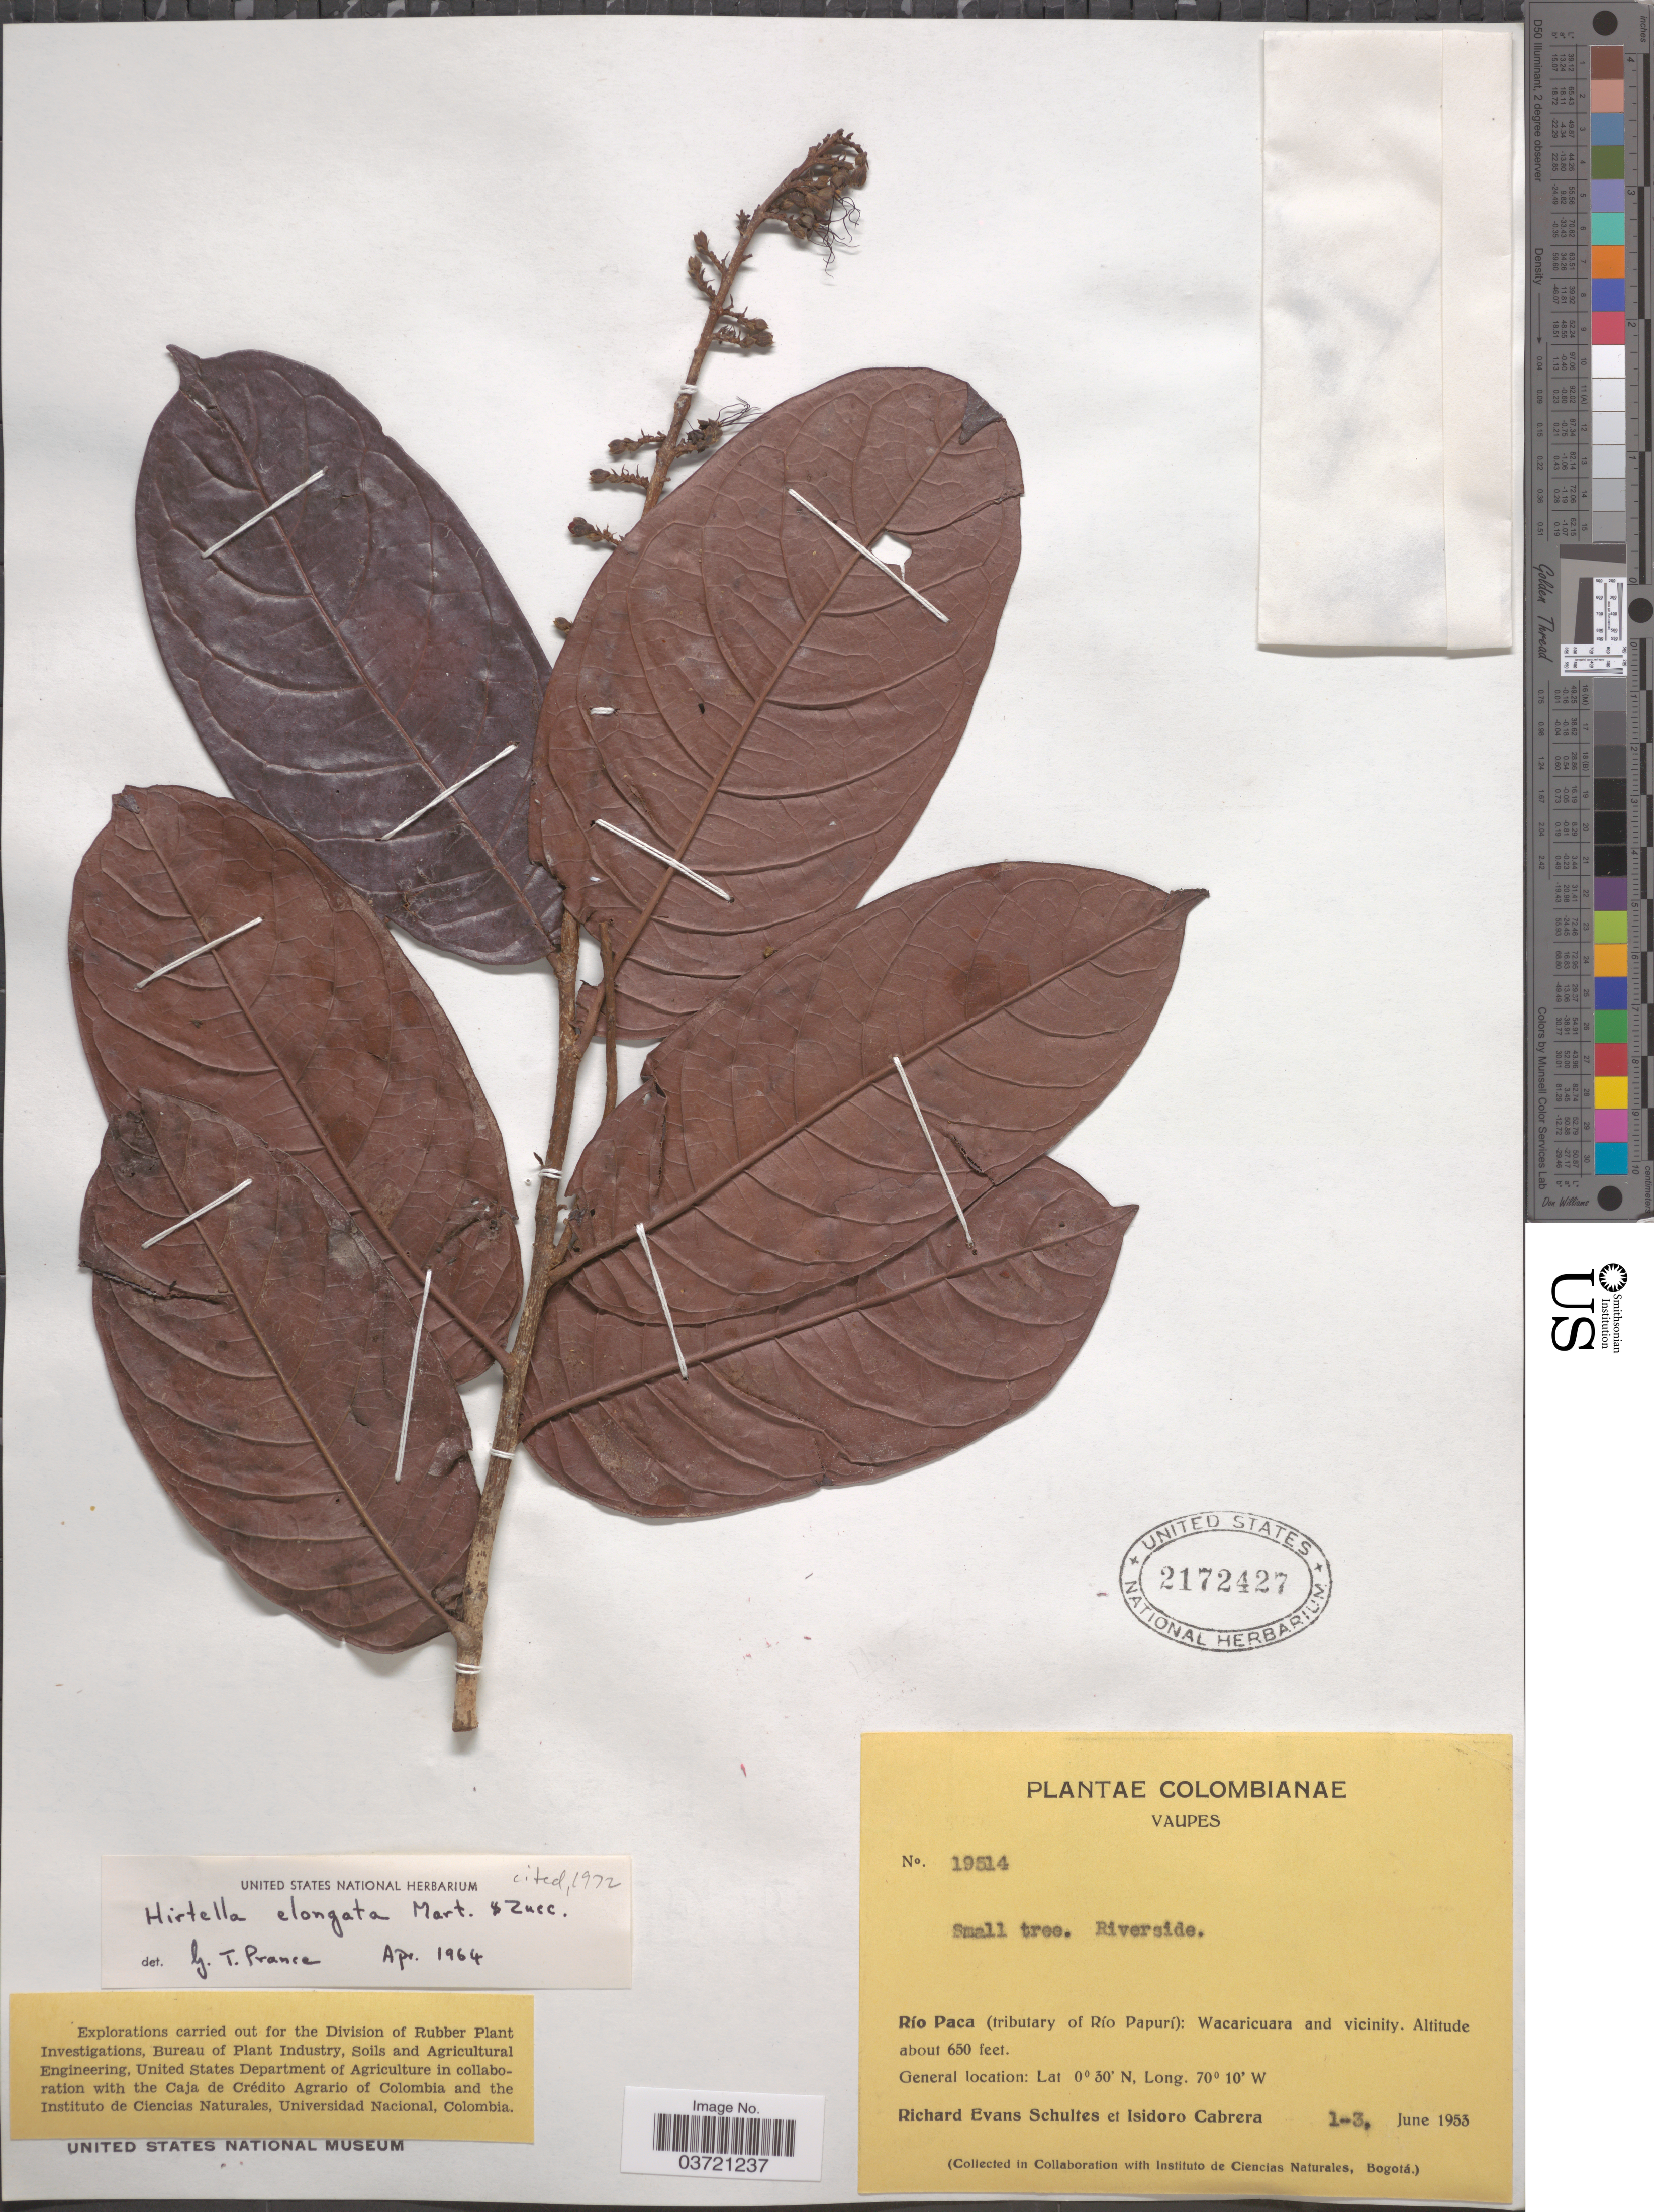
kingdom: Plantae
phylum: Tracheophyta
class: Magnoliopsida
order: Malpighiales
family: Chrysobalanaceae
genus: Hirtella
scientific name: Hirtella elongata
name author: Mart. & Zucc.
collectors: R. E. Schultes & I. Cabrera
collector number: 19514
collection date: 1953-06-01/1953-06-03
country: Colombia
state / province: Vaupés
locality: Río Paca (tributary of Río Papurí): Wacaricuara and vicinity.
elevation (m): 198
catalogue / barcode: US 2172427